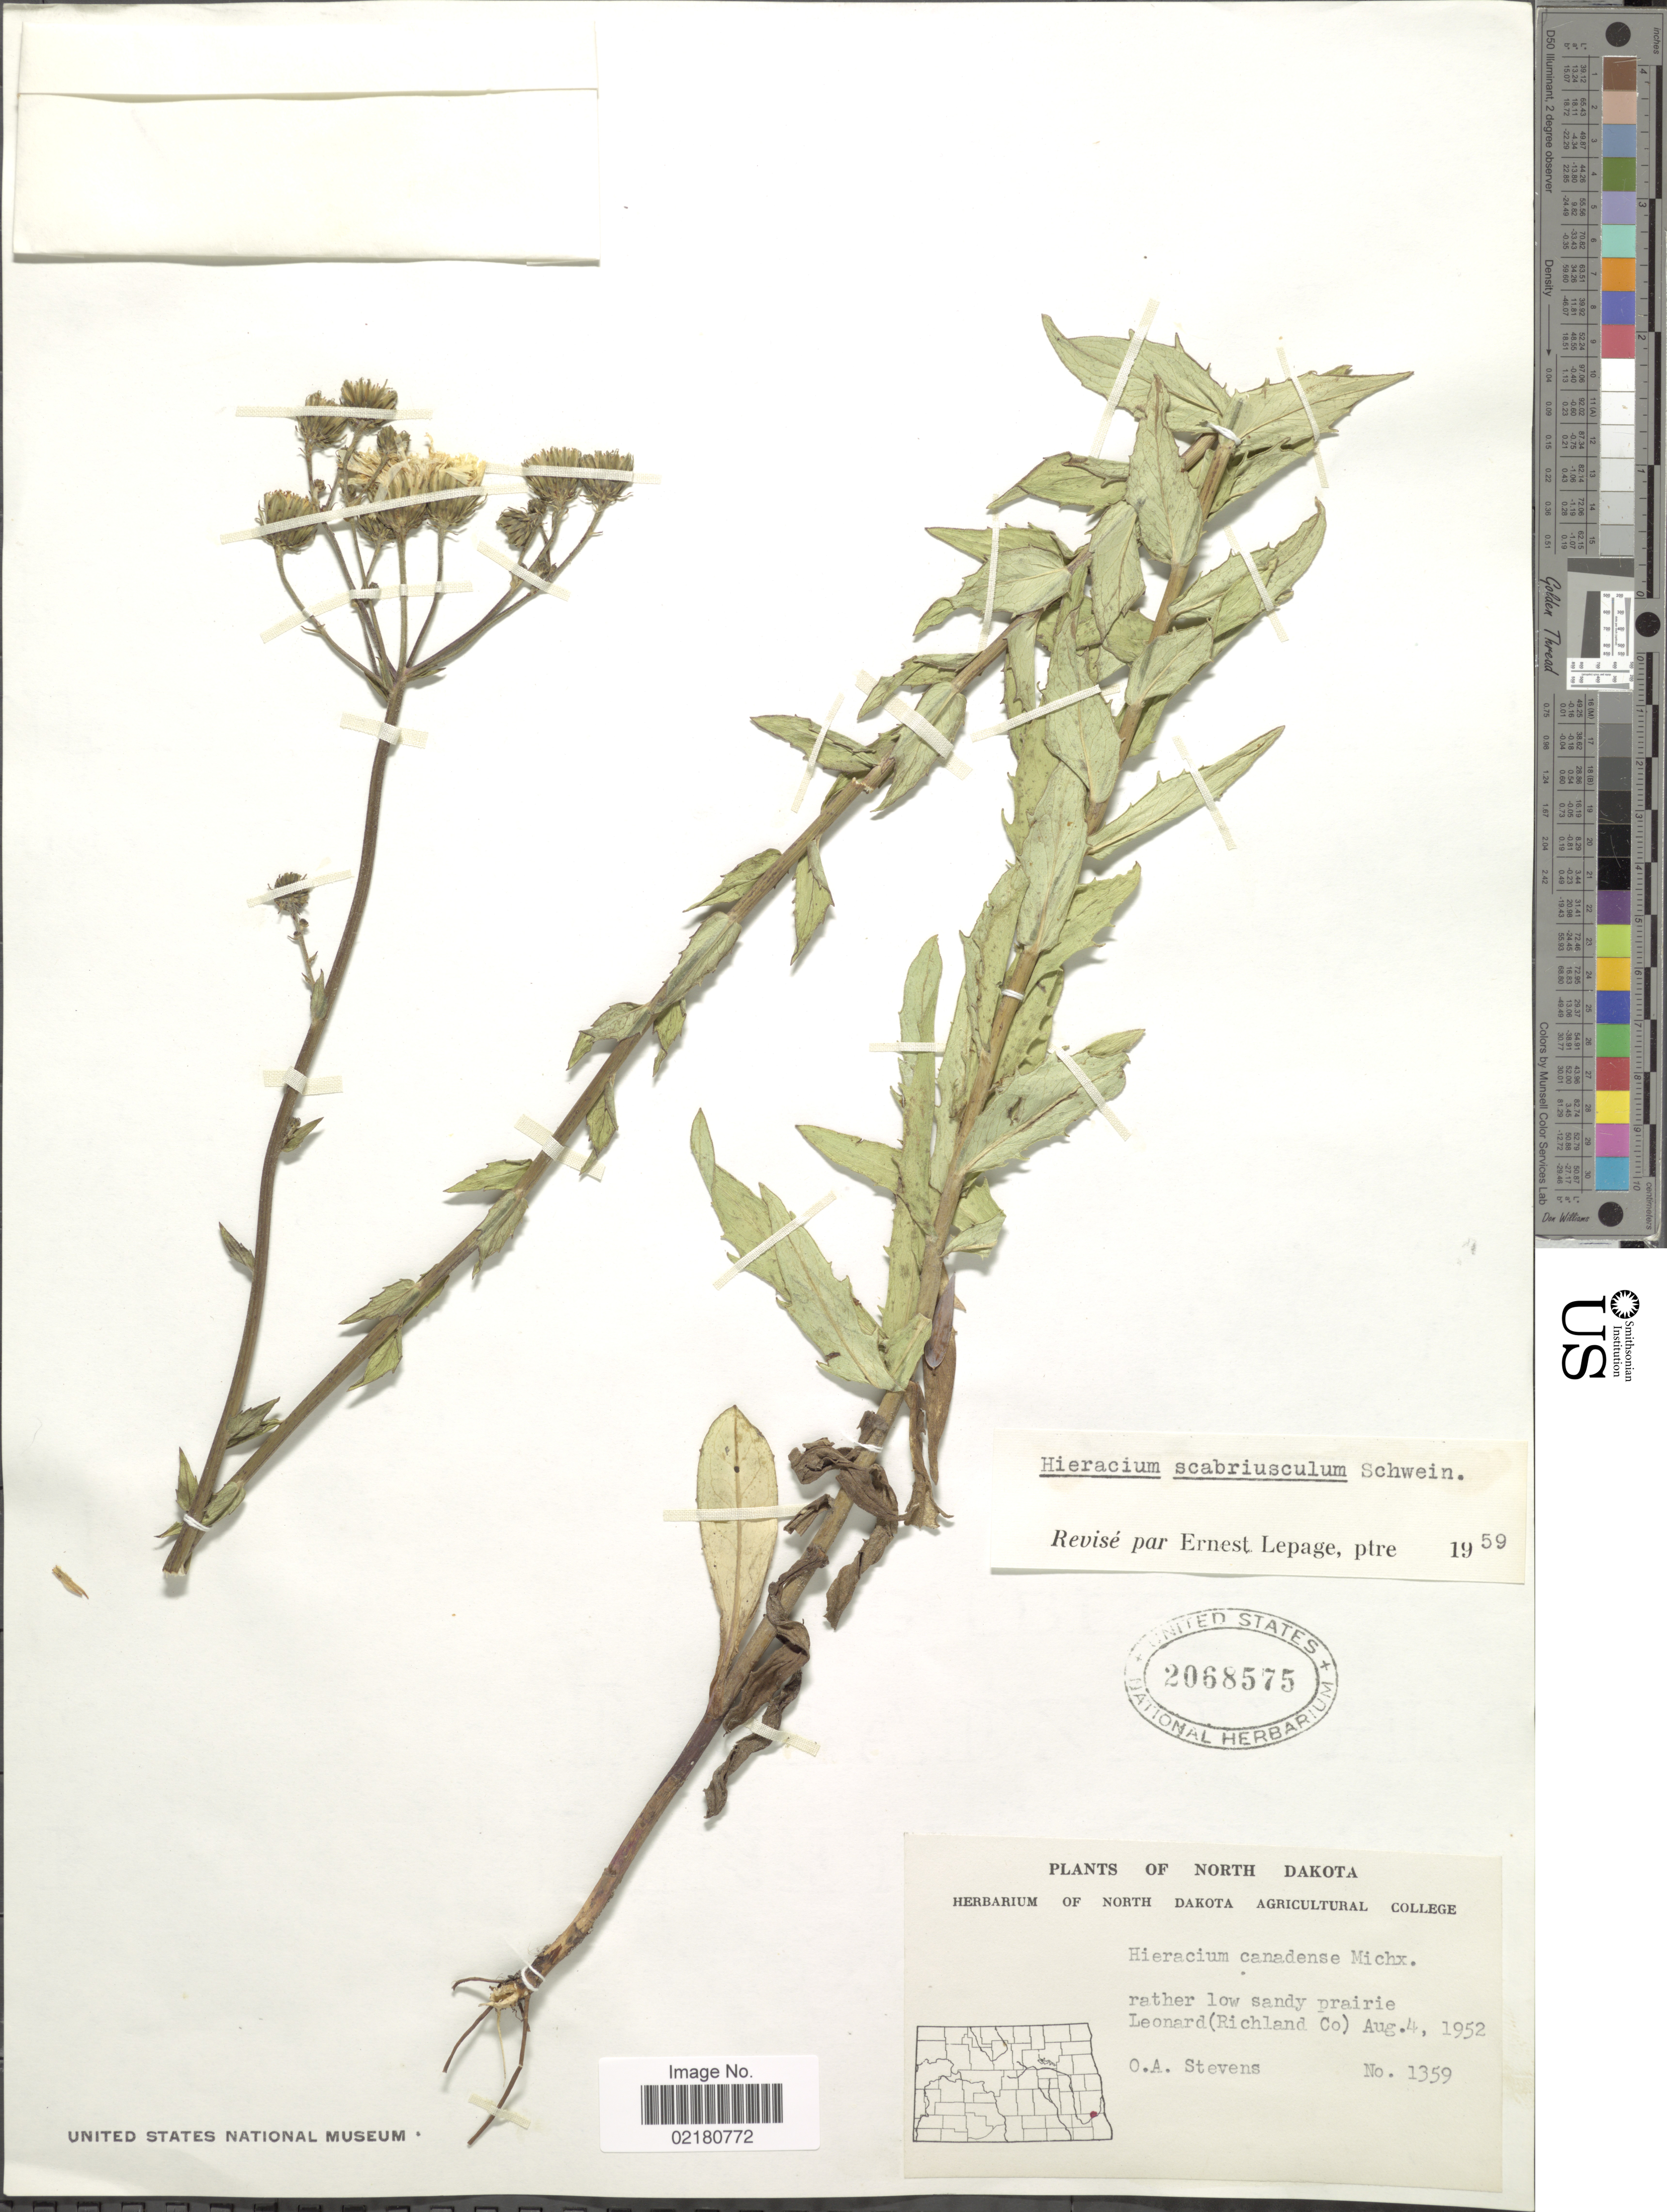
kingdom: Plantae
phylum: Tracheophyta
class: Magnoliopsida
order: Asterales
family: Asteraceae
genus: Hieracium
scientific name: Hieracium umbellatum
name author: L.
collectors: O. A. Stevens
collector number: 1359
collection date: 1952-08-04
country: United States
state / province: North Dakota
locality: North Dakota,low sandy prairie. Leonard (Richland Co)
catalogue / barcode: US 2068575